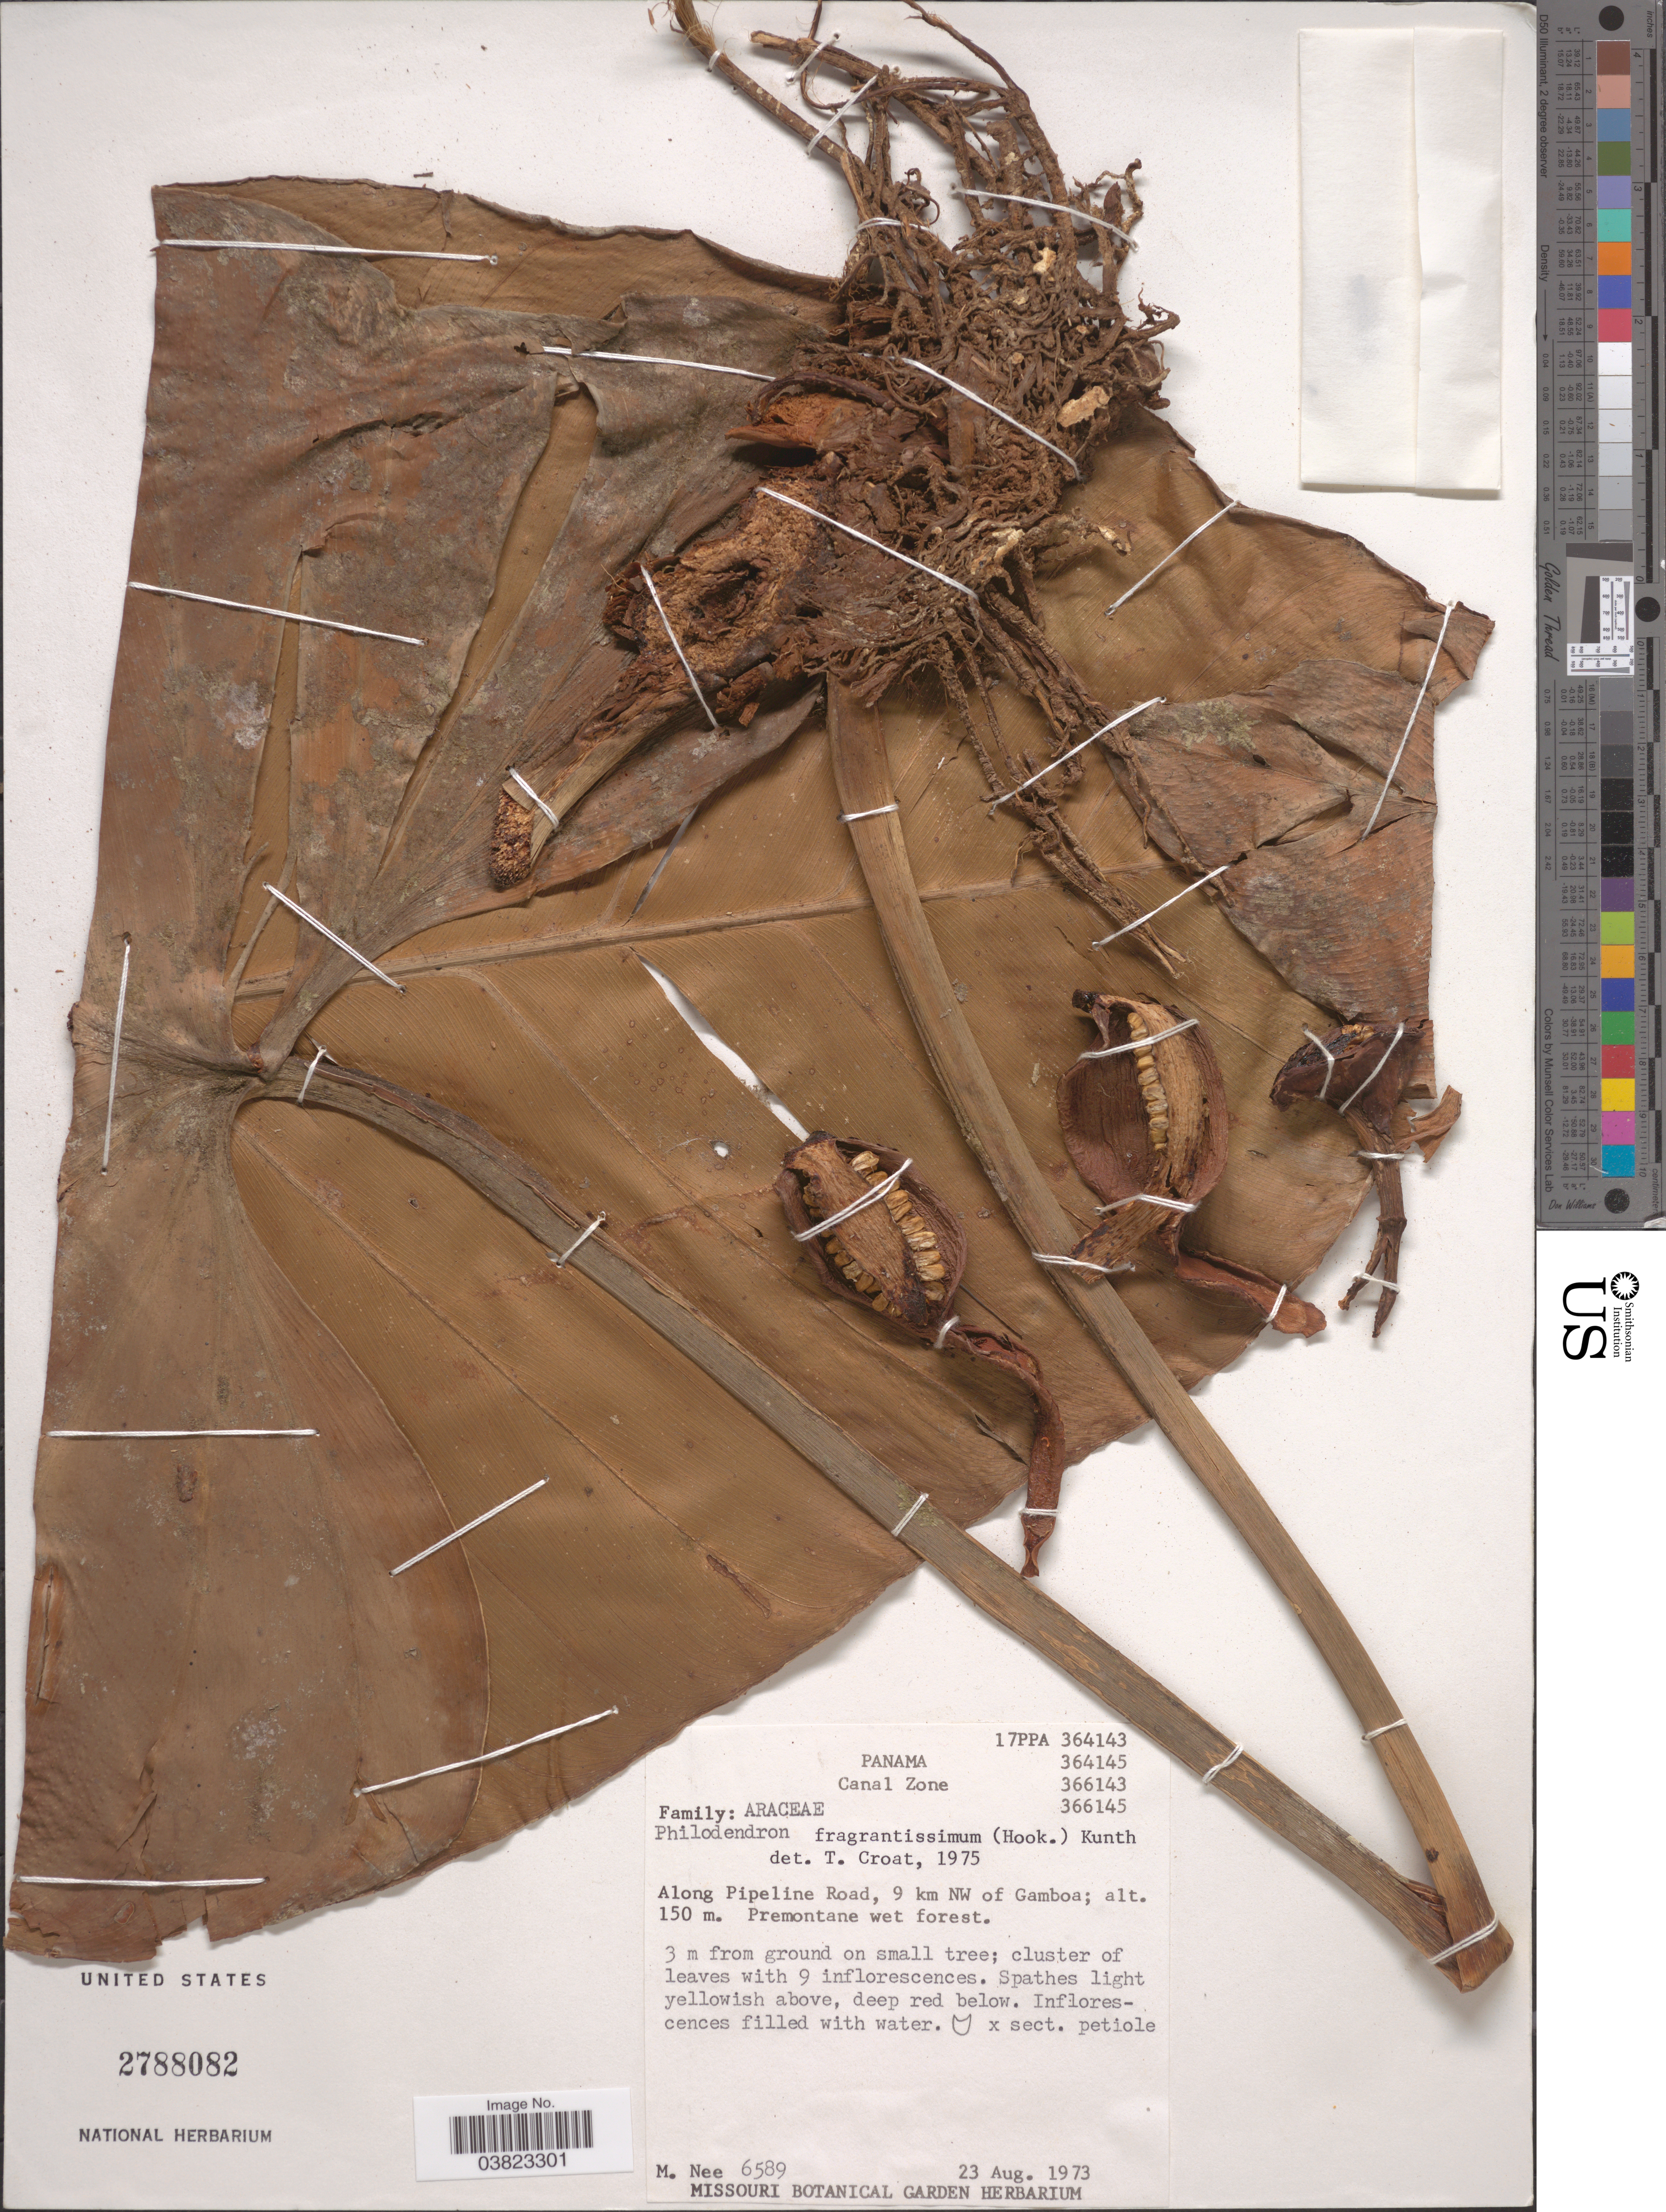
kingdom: Plantae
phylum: Tracheophyta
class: Liliopsida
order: Alismatales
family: Araceae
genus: Philodendron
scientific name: Philodendron fragrantissimum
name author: (G. Don) Kunth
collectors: M. Nee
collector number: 6589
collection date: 1973-08-23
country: Panama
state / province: Colón / Panamá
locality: Canal Zone. Along Pipeline Road, 9 km NW of Gamboa.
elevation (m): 150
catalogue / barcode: US 2788082